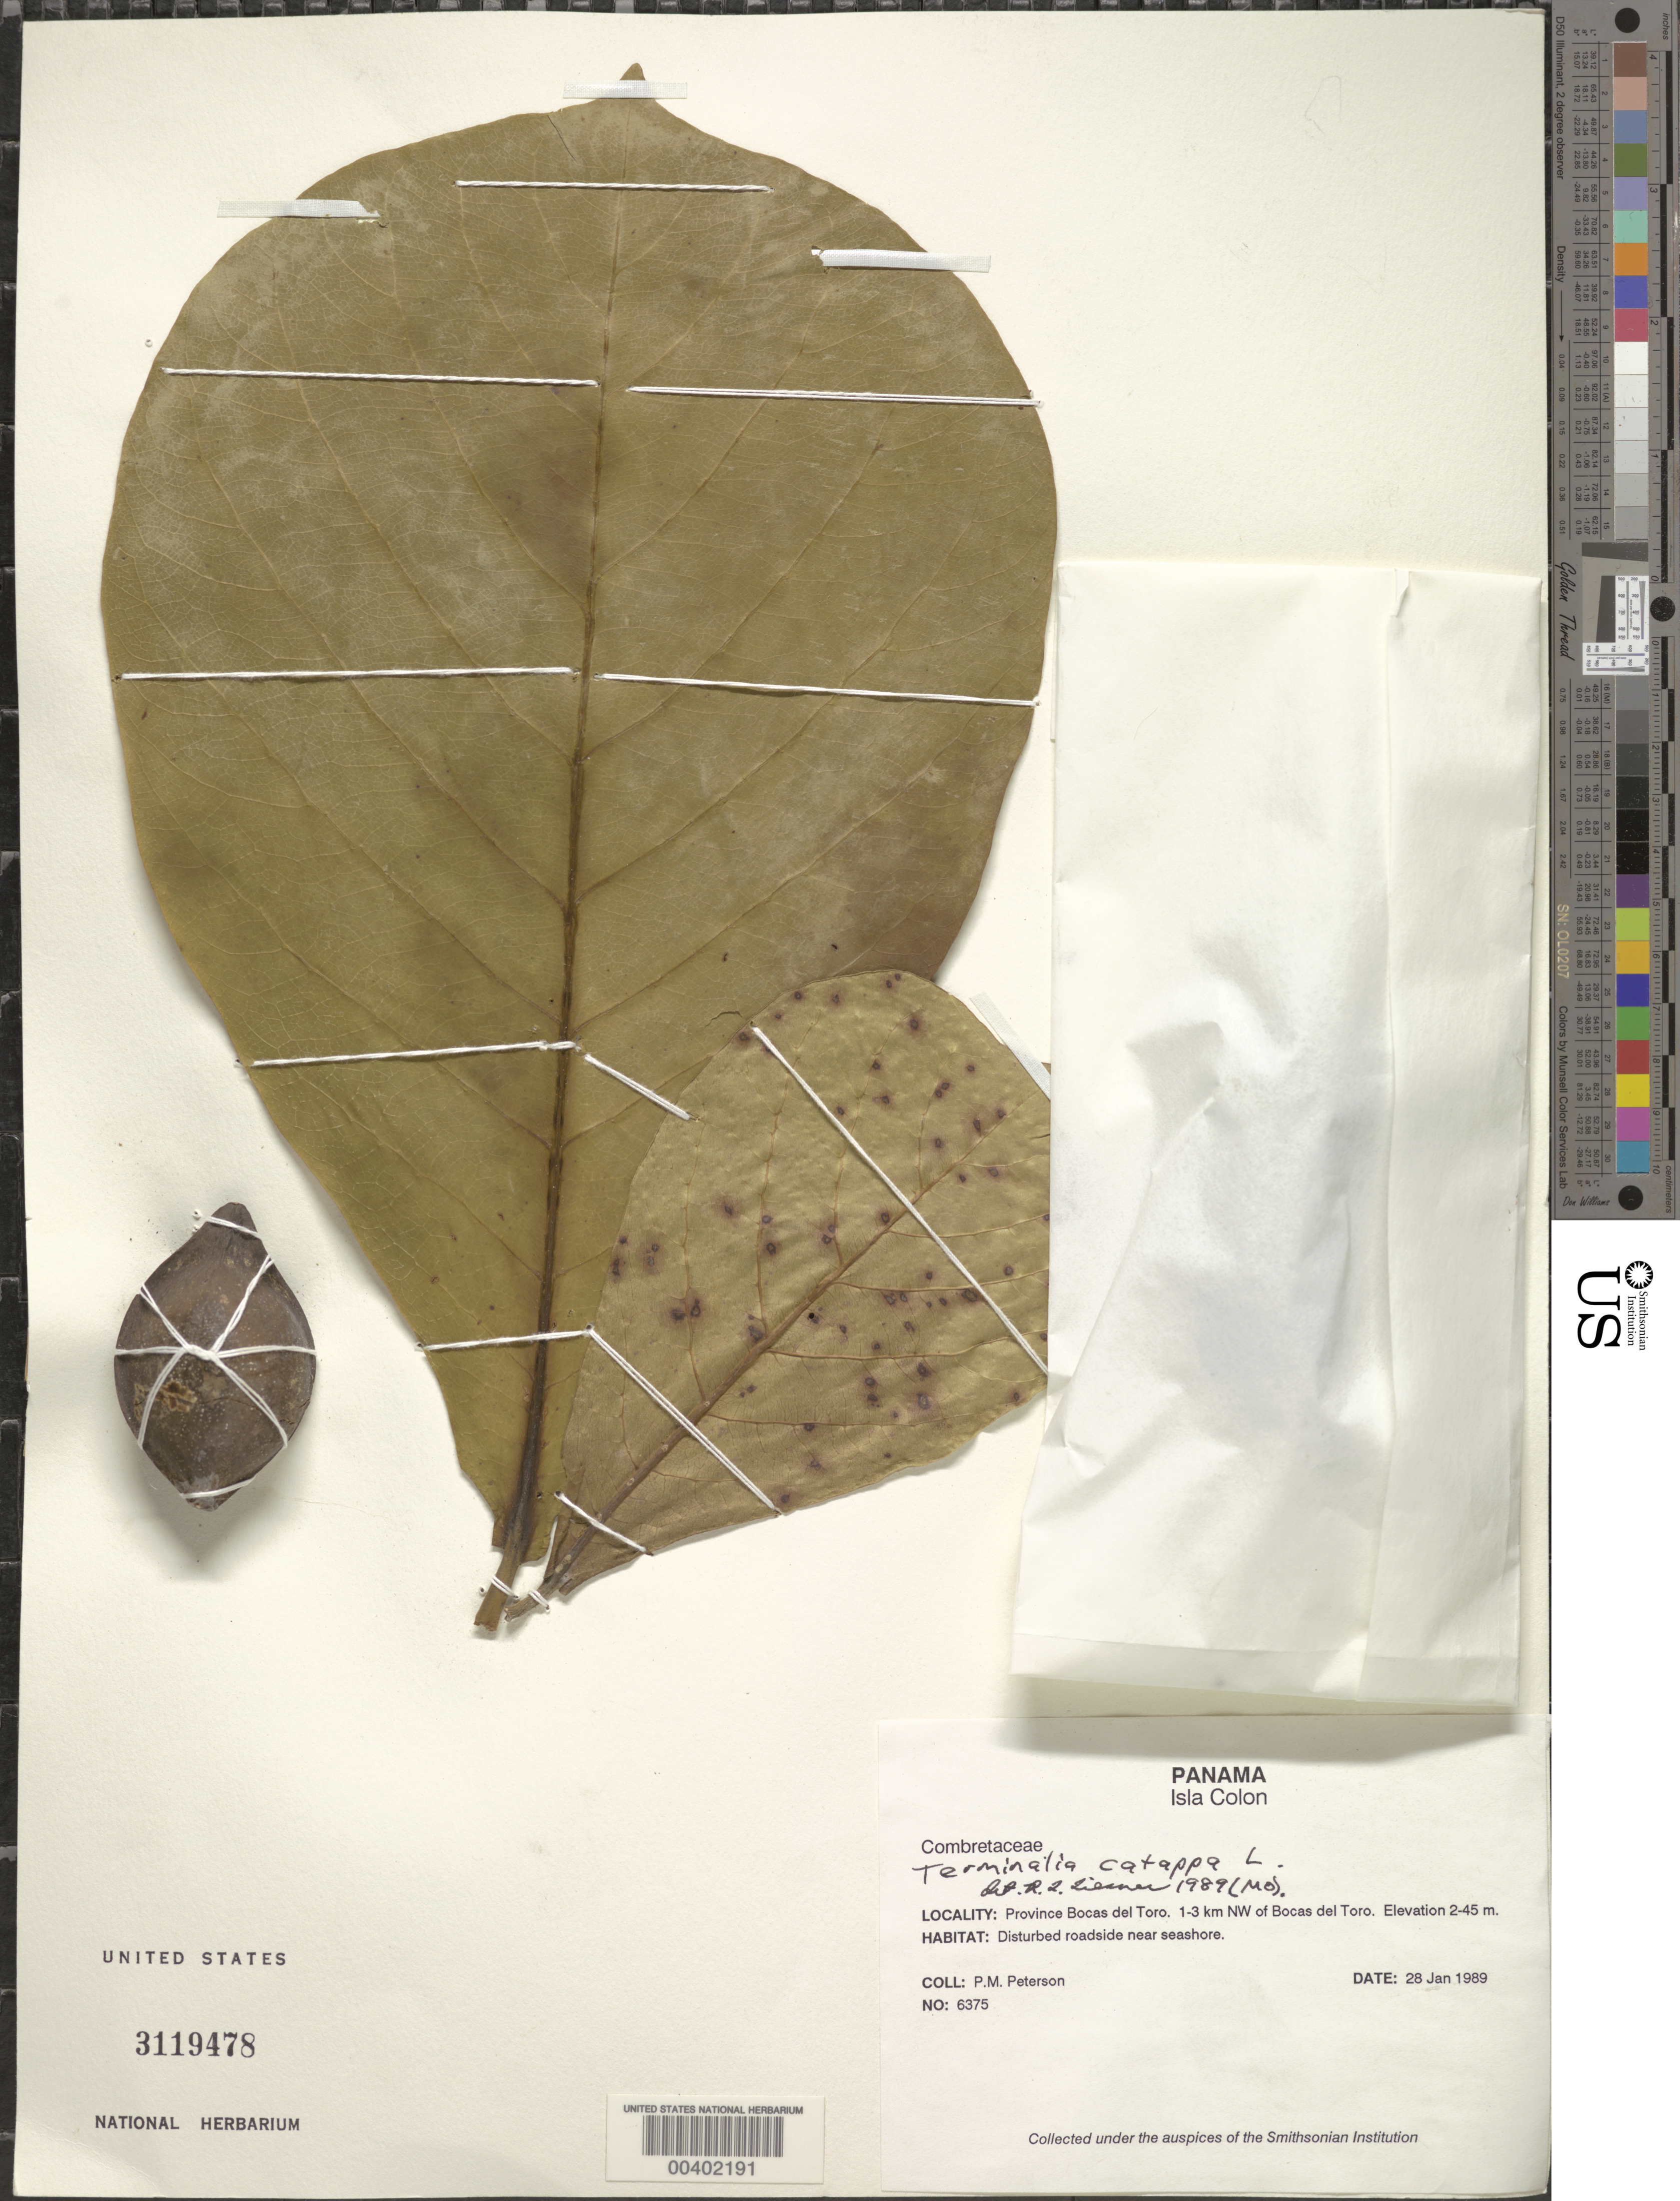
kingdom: Plantae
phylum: Tracheophyta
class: Magnoliopsida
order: Myrtales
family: Combretaceae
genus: Terminalia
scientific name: Terminalia catappa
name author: L.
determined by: Liesner, R. L.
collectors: P. M. Peterson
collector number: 06375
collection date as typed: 28 Jan 1989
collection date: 1989-01-28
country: Panama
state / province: Bocas del Toro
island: Colón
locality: Isla Colon, 1-3 km NW of Bocas del Toro.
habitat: Disturbed roadside near seashore.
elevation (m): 2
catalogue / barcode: US 3119478